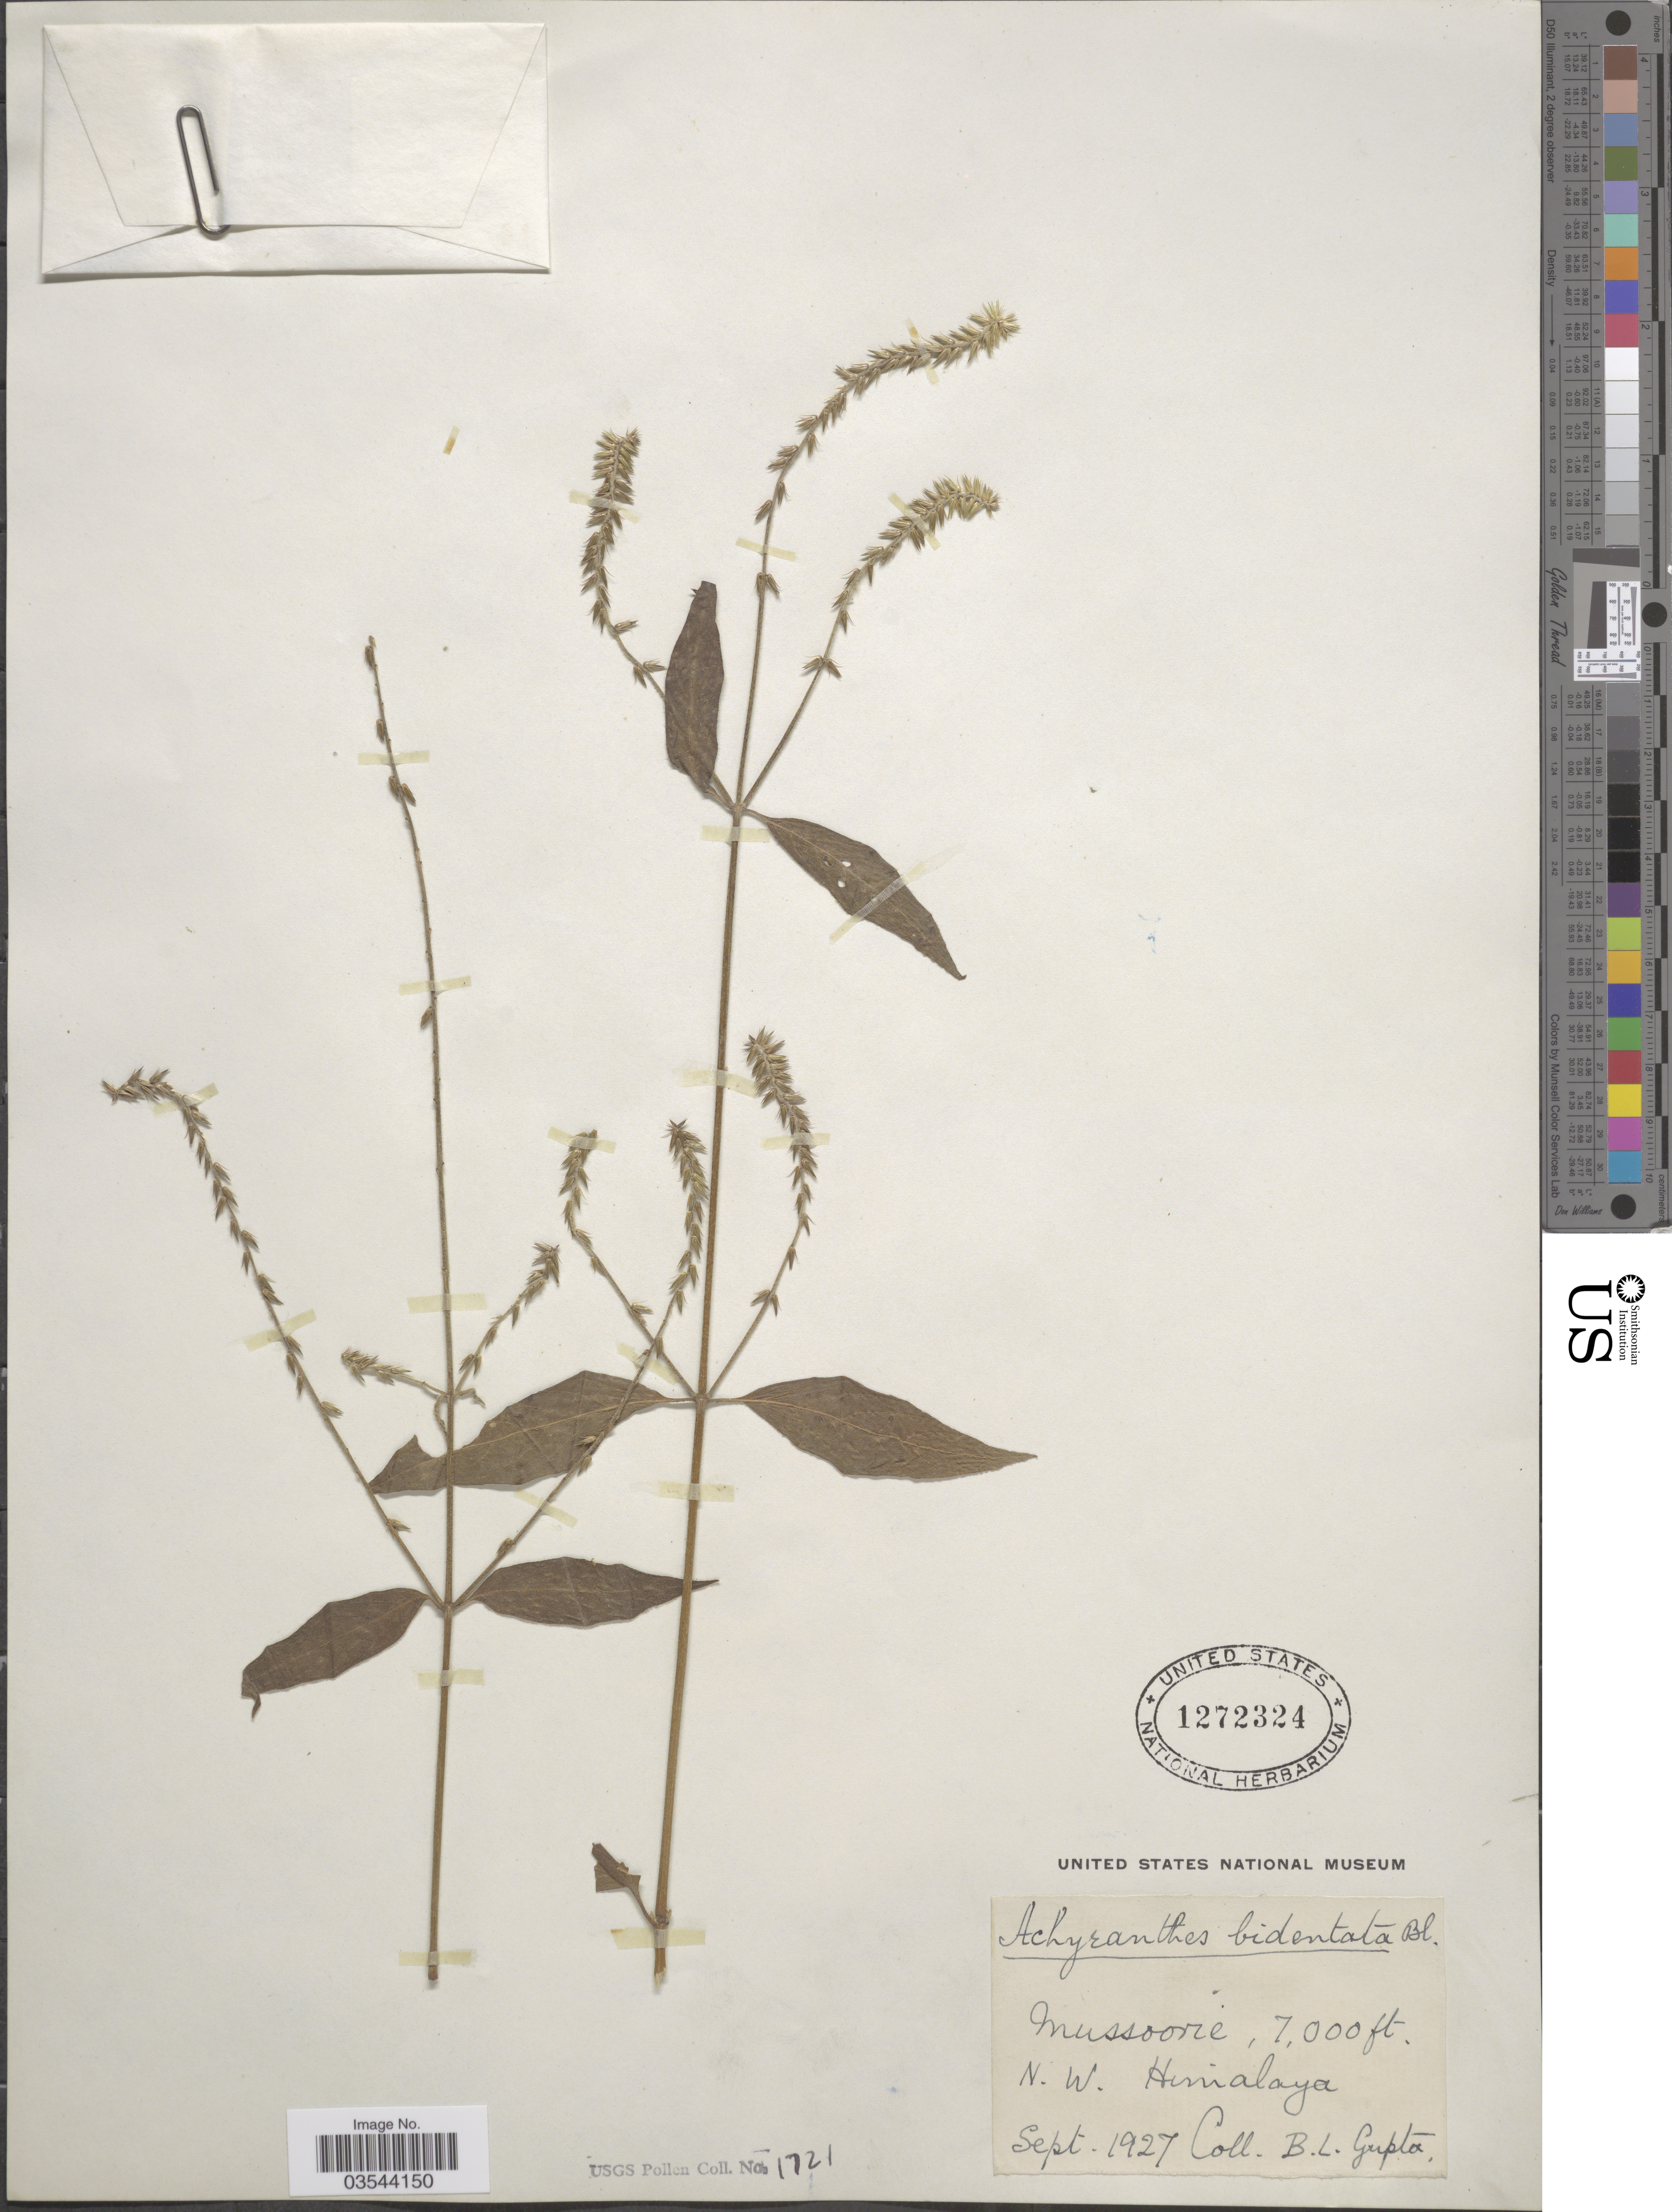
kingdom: Plantae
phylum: Tracheophyta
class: Magnoliopsida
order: Caryophyllales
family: Amaranthaceae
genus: Achyranthes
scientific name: Achyranthes bidentata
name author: Blume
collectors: B. L. Gupta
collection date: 1927-09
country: India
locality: Mussoorie. N. W. Himalaya.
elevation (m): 2134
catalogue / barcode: US 1272324